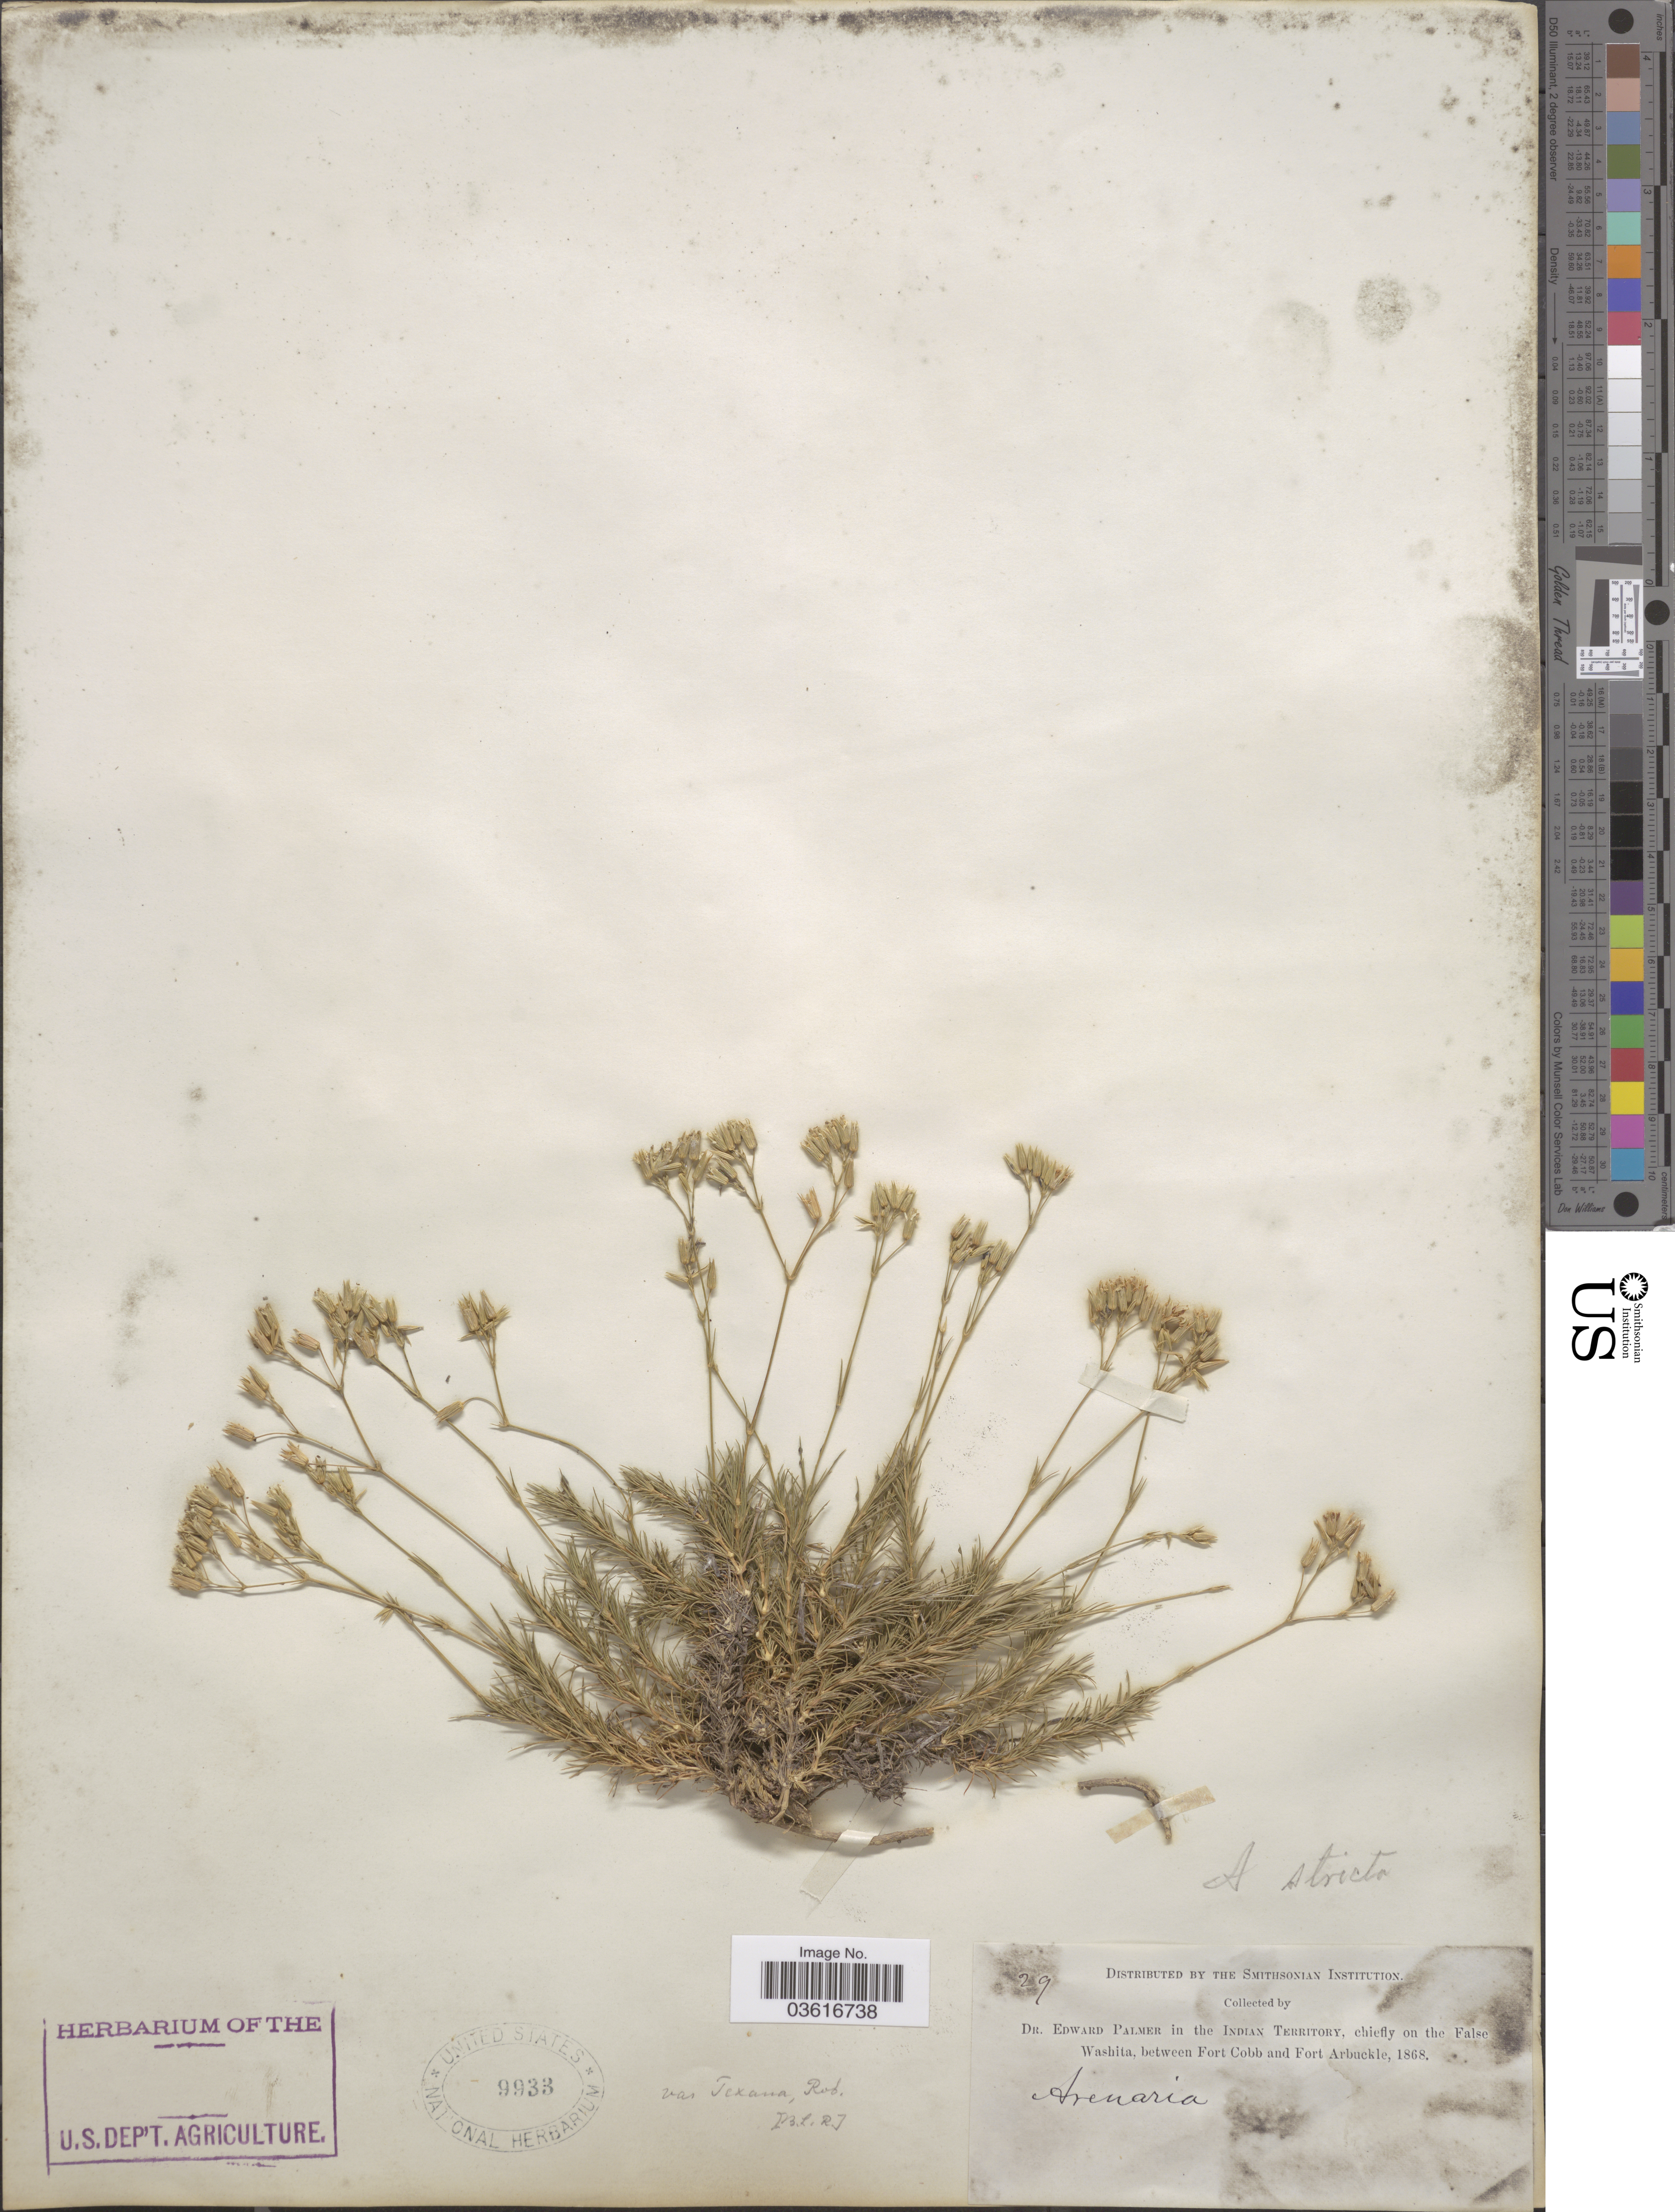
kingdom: Plantae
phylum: Tracheophyta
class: Magnoliopsida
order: Caryophyllales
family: Caryophyllaceae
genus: Minuartia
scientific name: Minuartia stricta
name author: (Sw.) Hiern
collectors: E. Palmer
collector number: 29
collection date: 1868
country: United States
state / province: Oklahoma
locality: In the Indian Territory, chiefly on the False Washita, between Fort Cobb and Fort Arbuckle.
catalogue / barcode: US 9933